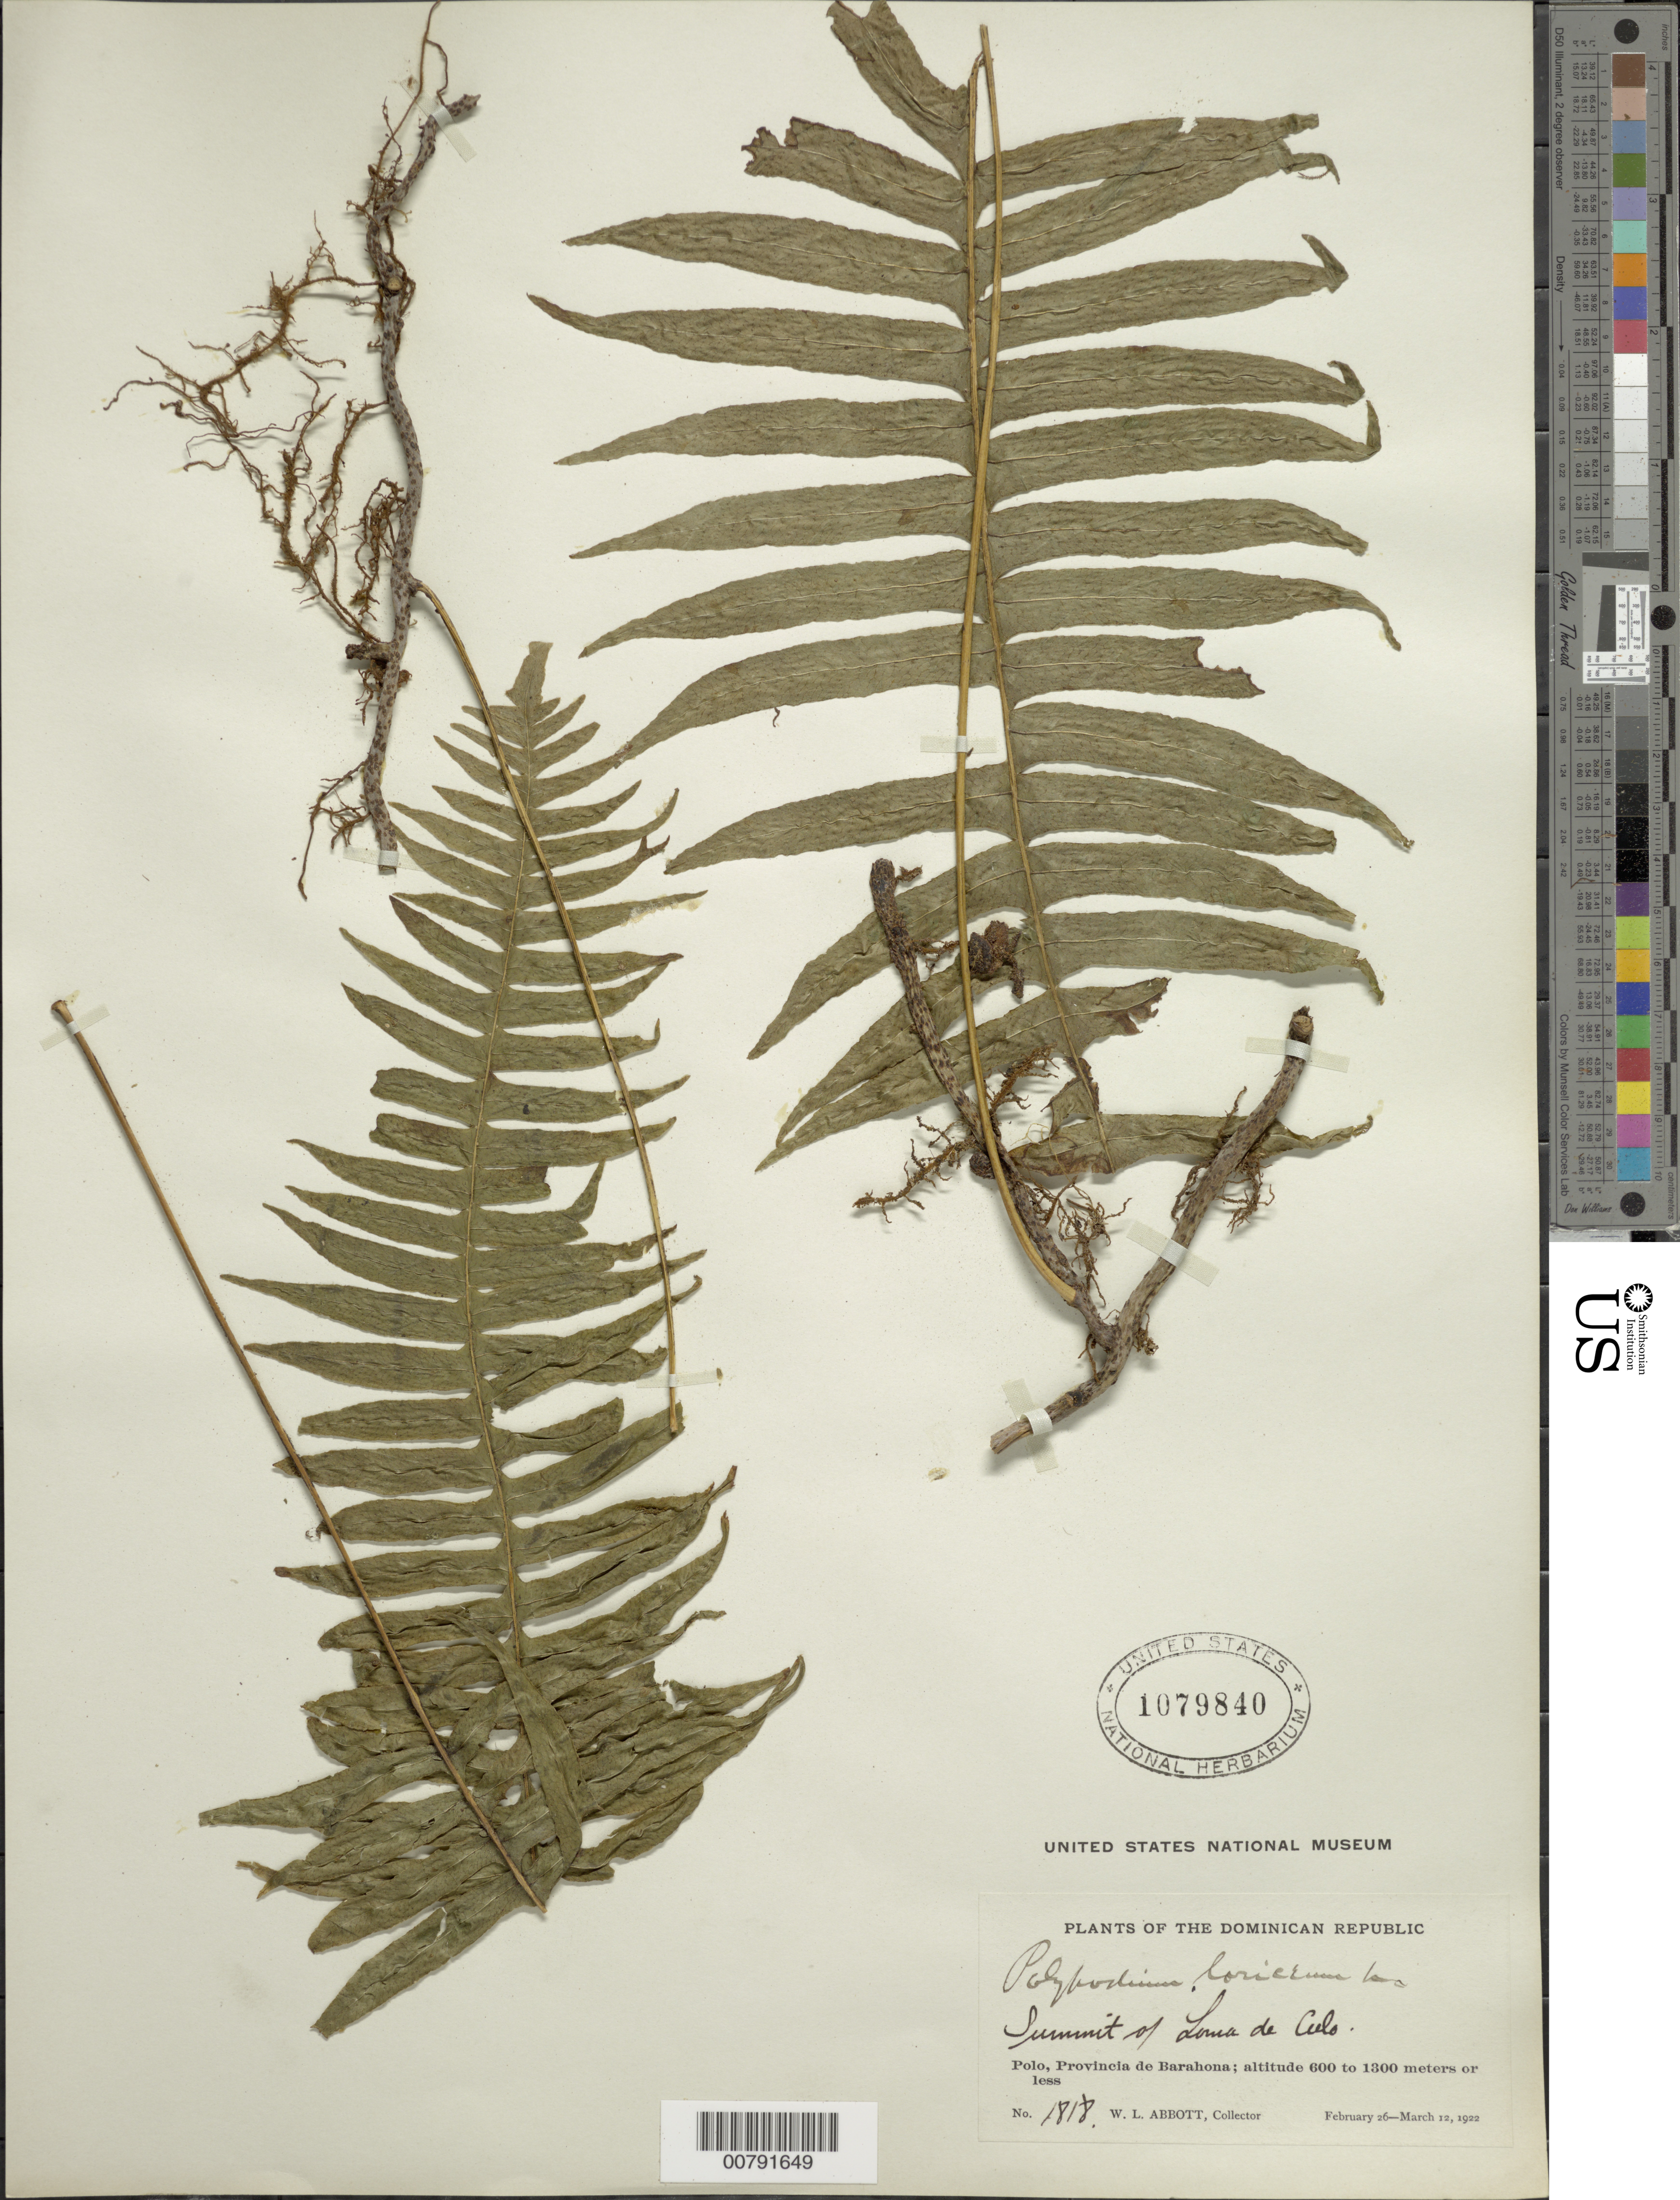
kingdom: Plantae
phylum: Tracheophyta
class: Polypodiopsida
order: Polypodiales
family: Polypodiaceae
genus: Serpocaulon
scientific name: Serpocaulon loriceum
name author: (L.) A.R. Sm.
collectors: W. L. Abbott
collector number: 1818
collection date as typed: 26 Feb 1922 12 Mar 1922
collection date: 1922-02-26/1922-03-12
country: Dominican Republic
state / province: Barahona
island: Hispaniola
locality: Polo, summit of Loma de Cielo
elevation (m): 600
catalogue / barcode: US 1079840